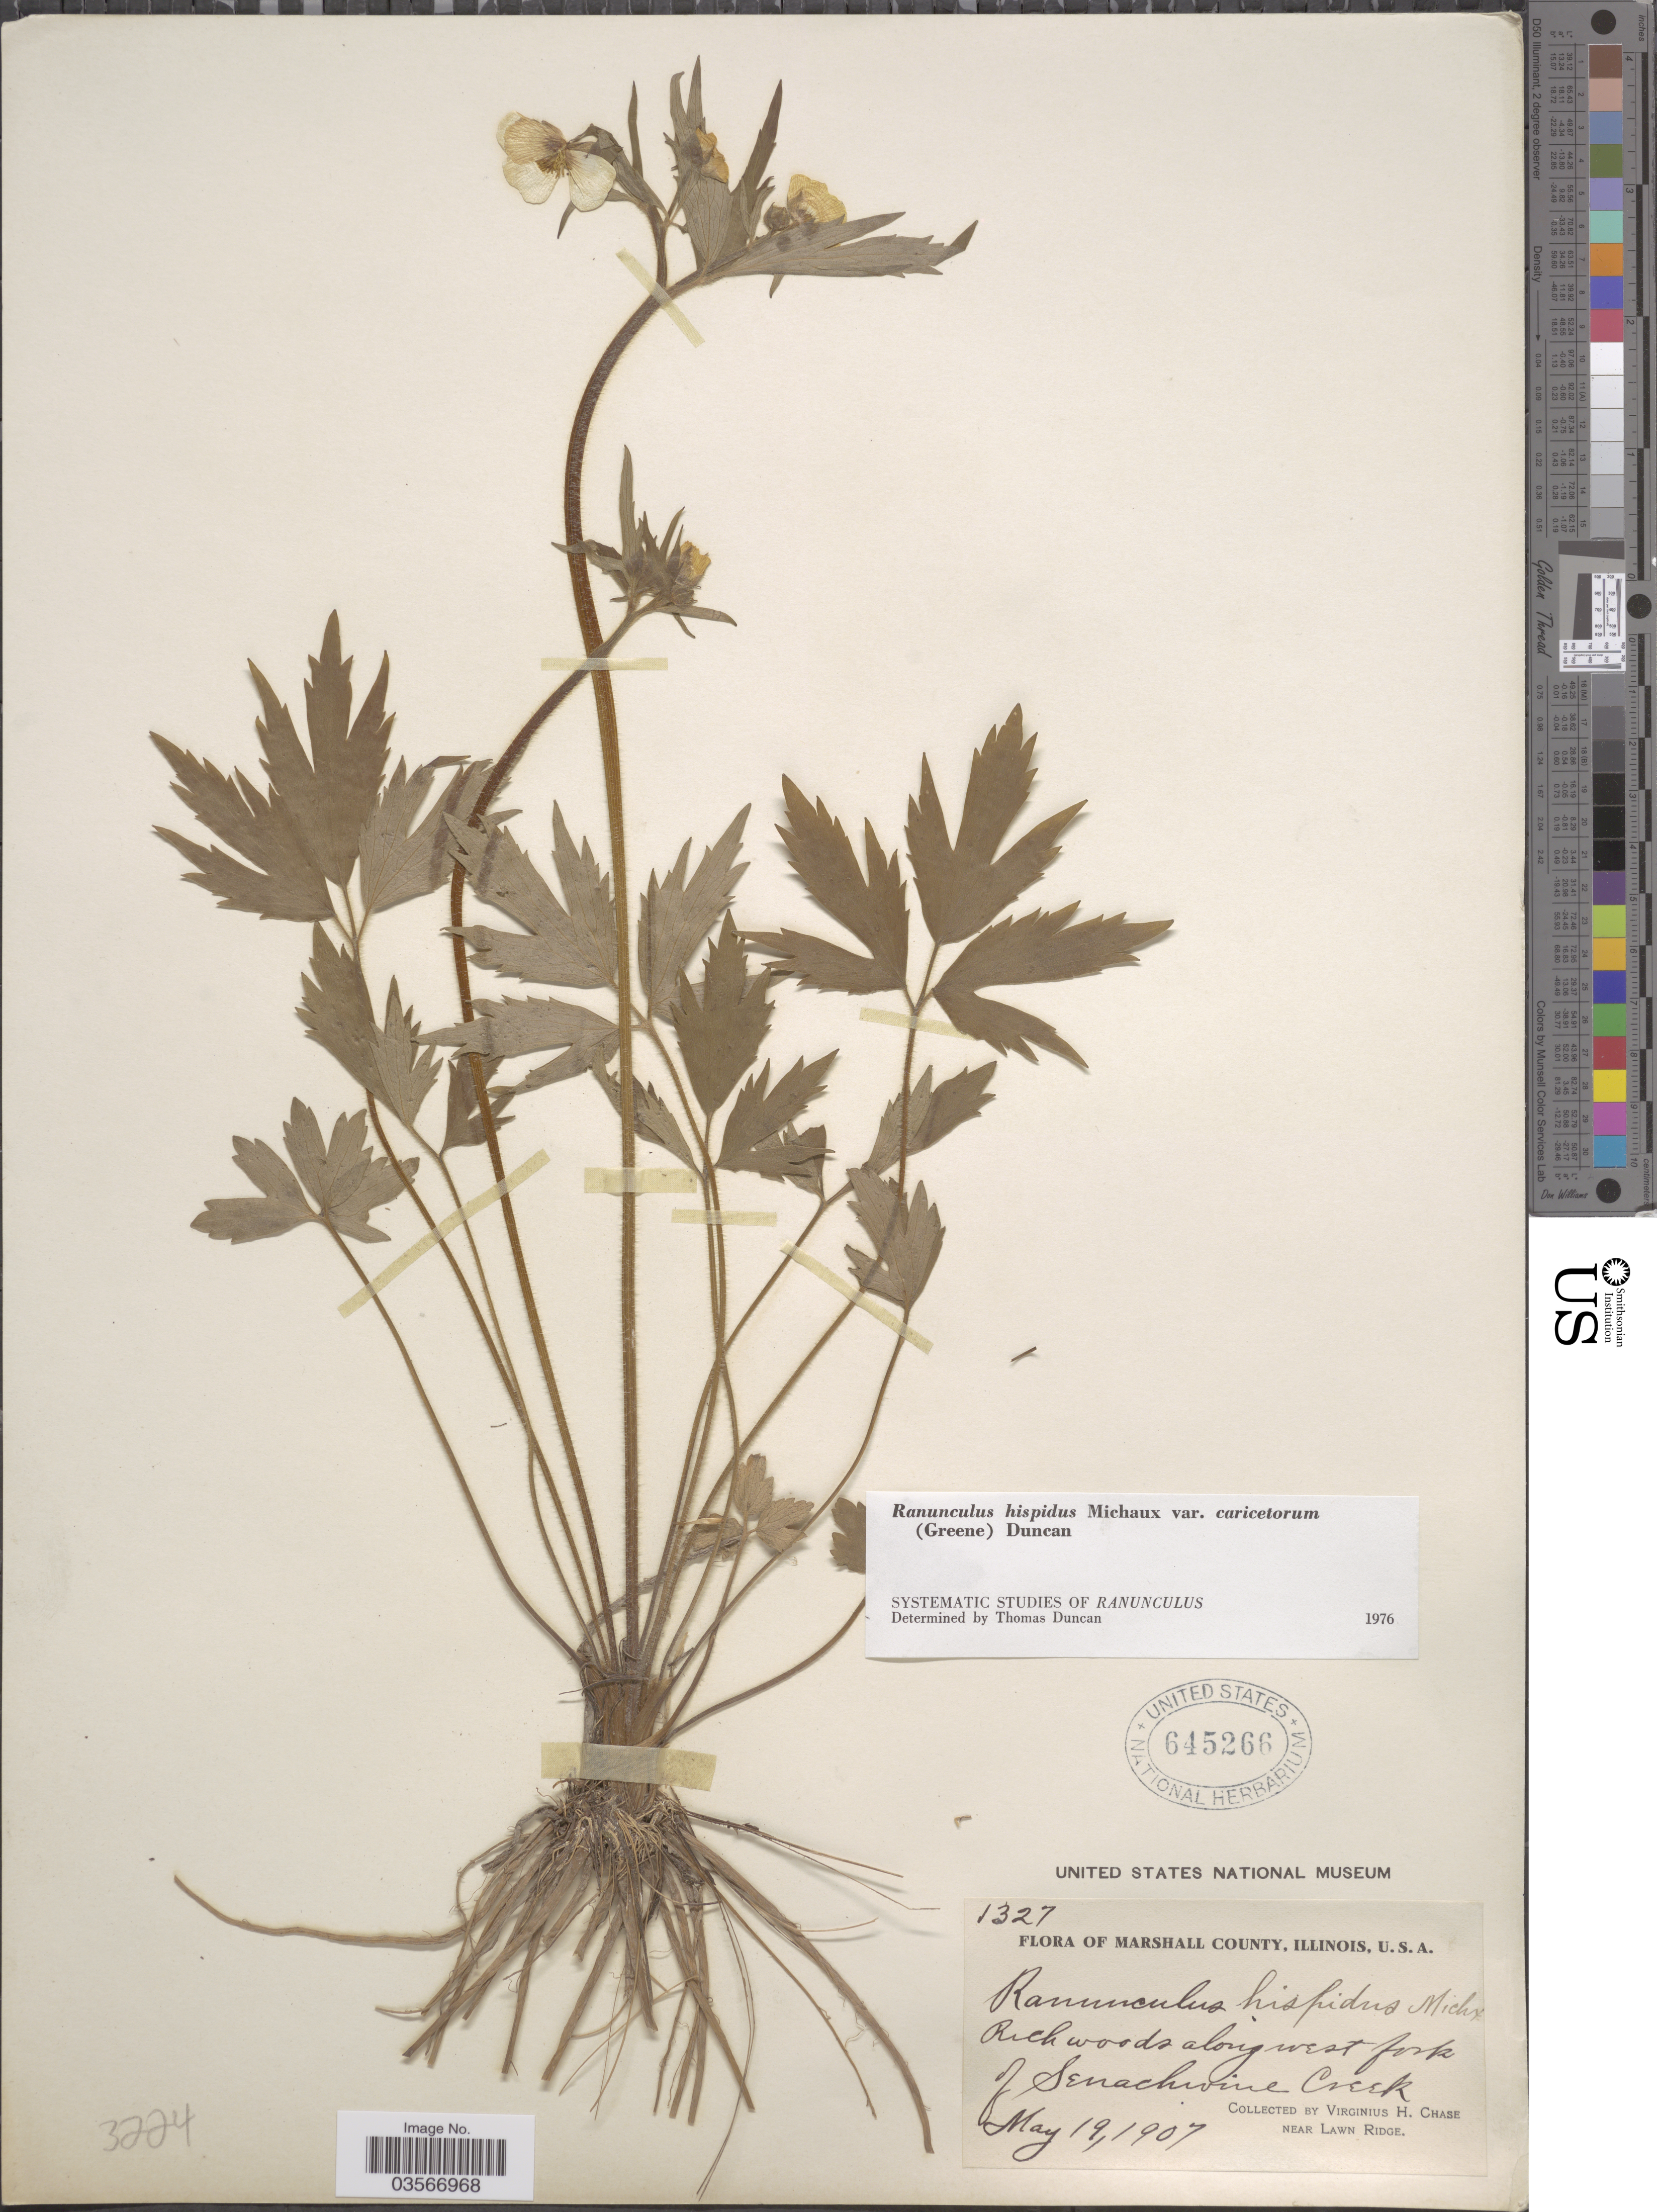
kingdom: Plantae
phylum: Tracheophyta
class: Magnoliopsida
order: Ranunculales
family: Ranunculaceae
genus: Ranunculus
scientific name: Ranunculus hispidus var. caricetorum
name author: Michx.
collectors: V. H. Chase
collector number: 1327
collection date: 1907-05-19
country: United States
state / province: Illinois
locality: Marshall County. Rich woods along west fork of Senachwine Creek. Near Lawn Ridge [unsure placement].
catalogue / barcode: US 645266